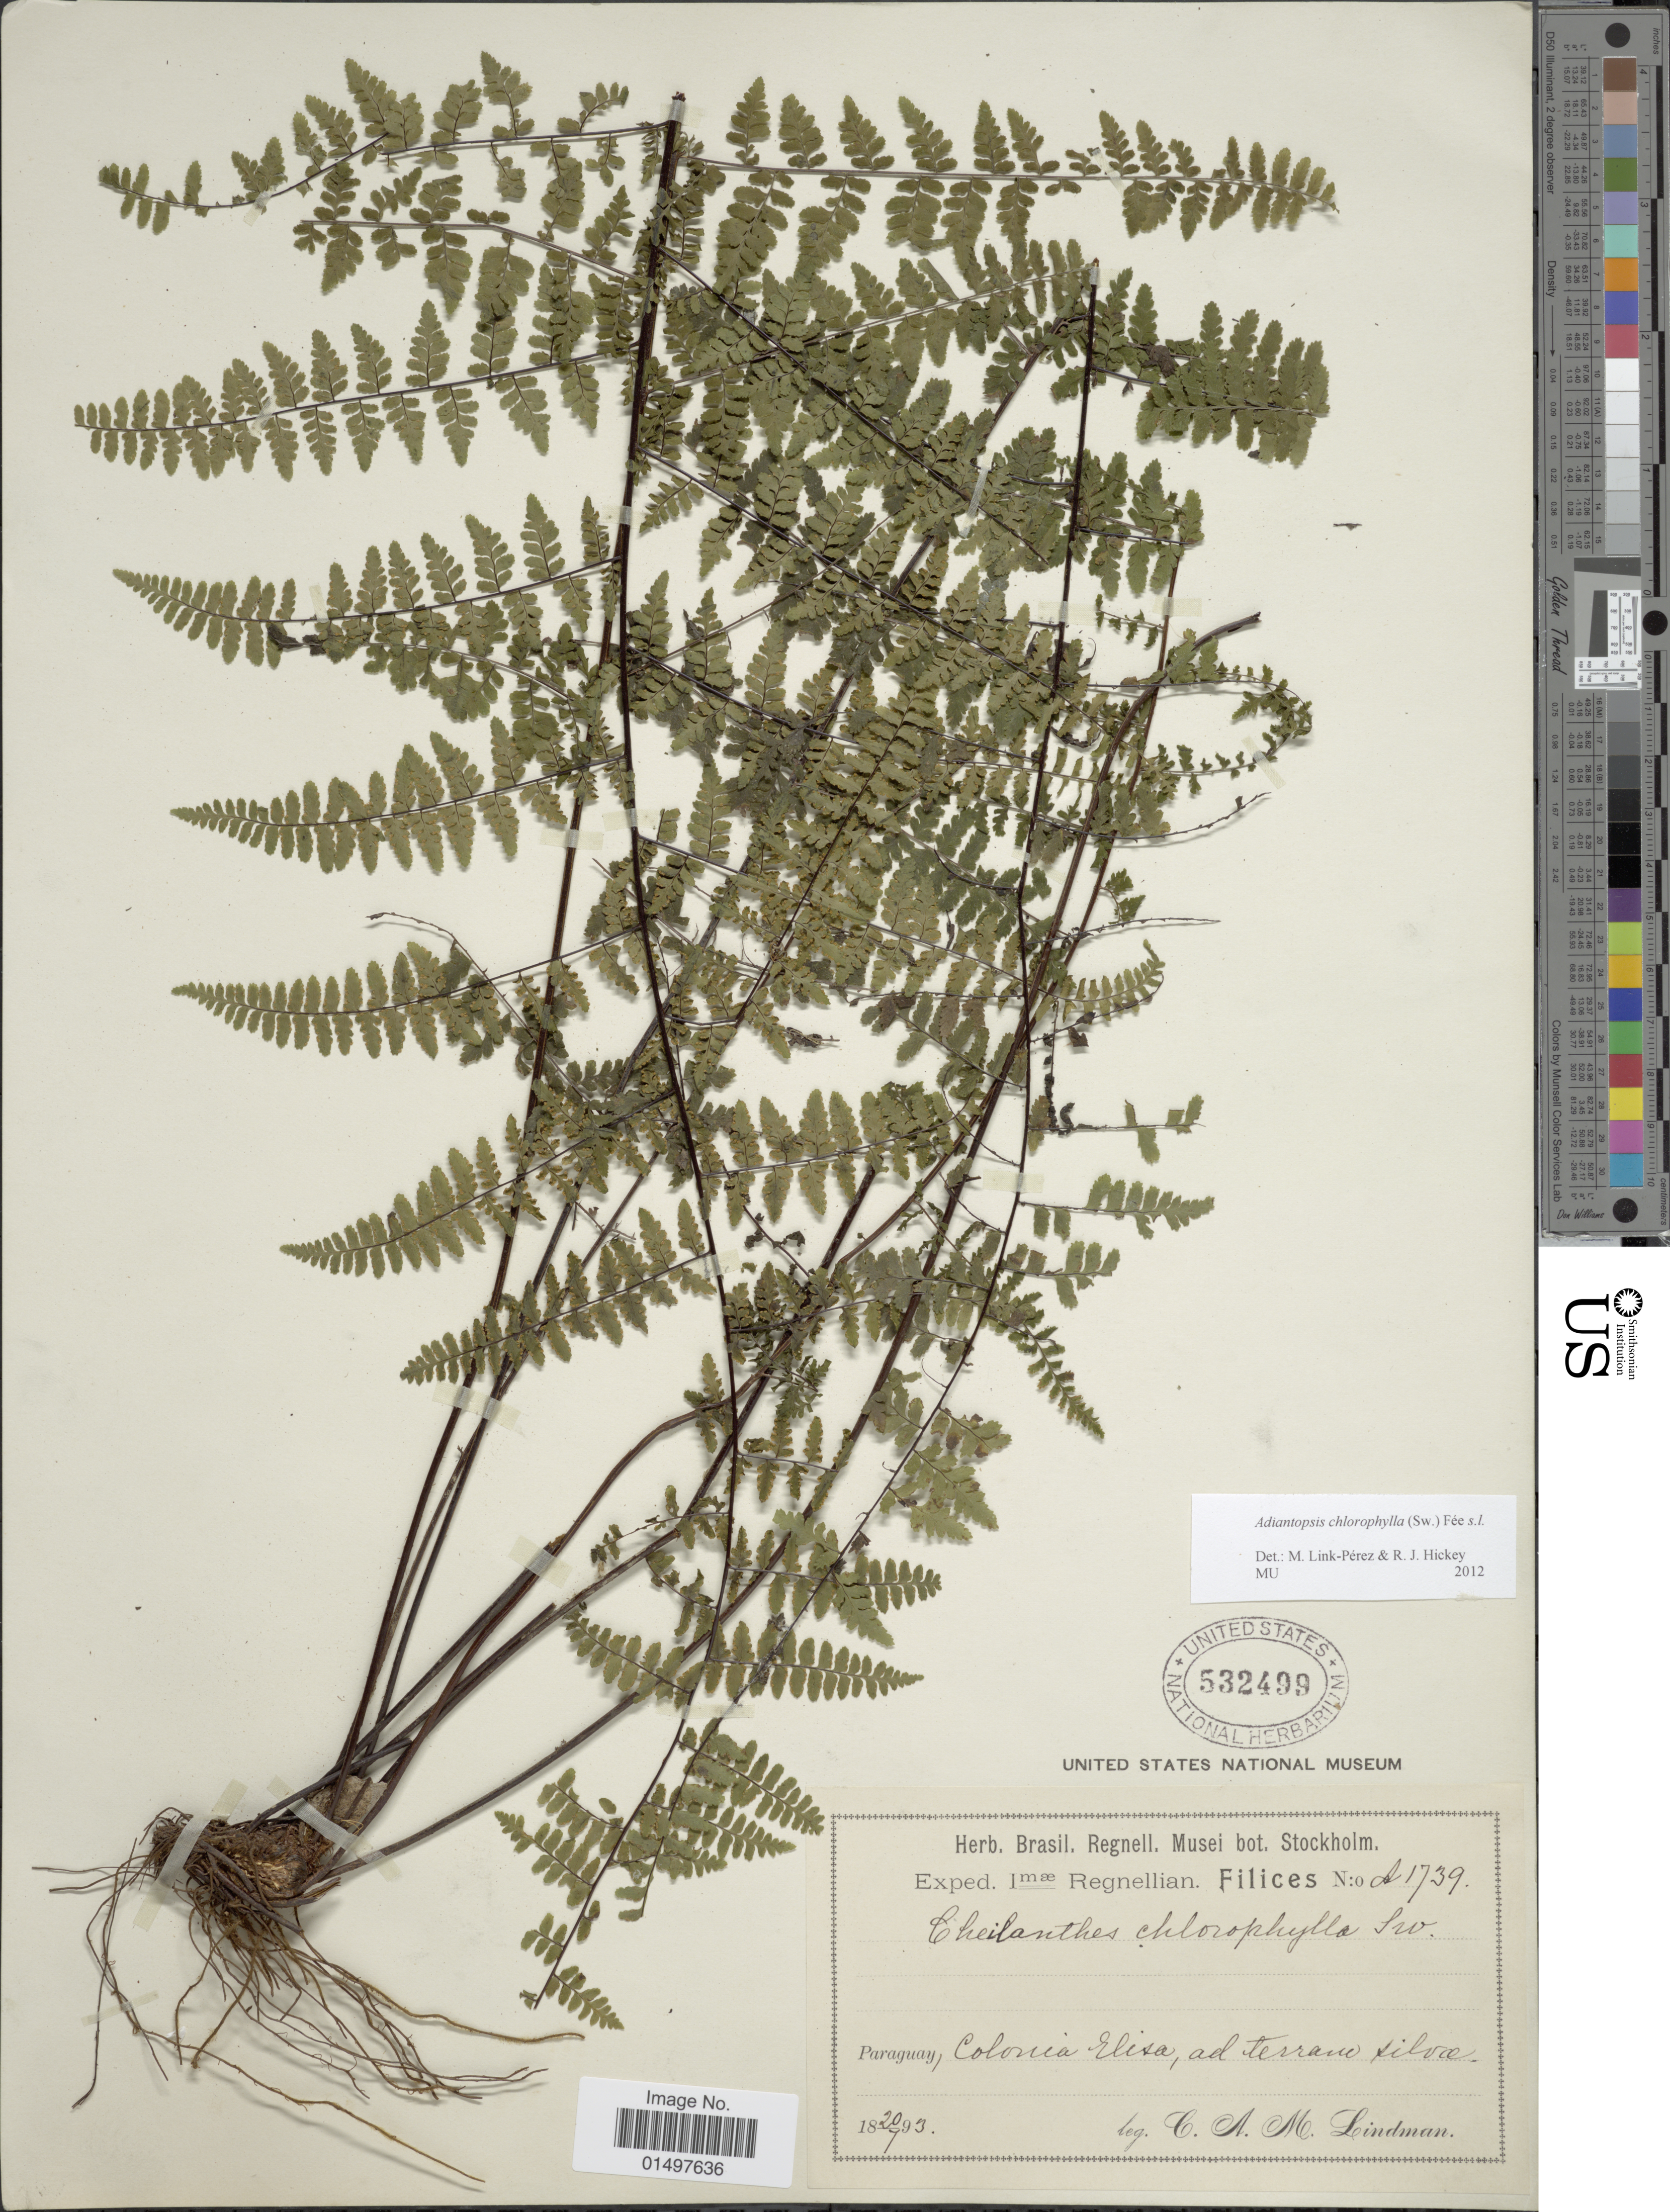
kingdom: Plantae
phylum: Tracheophyta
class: Polypodiopsida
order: Polypodiales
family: Pteridaceae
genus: Adiantopsis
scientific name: Adiantopsis chlorophylla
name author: (Sw.) Fée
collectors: C. A. M. Lindman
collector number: A1739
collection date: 1893-07-20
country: Paraguay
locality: Colonia Elisa.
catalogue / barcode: US 532499